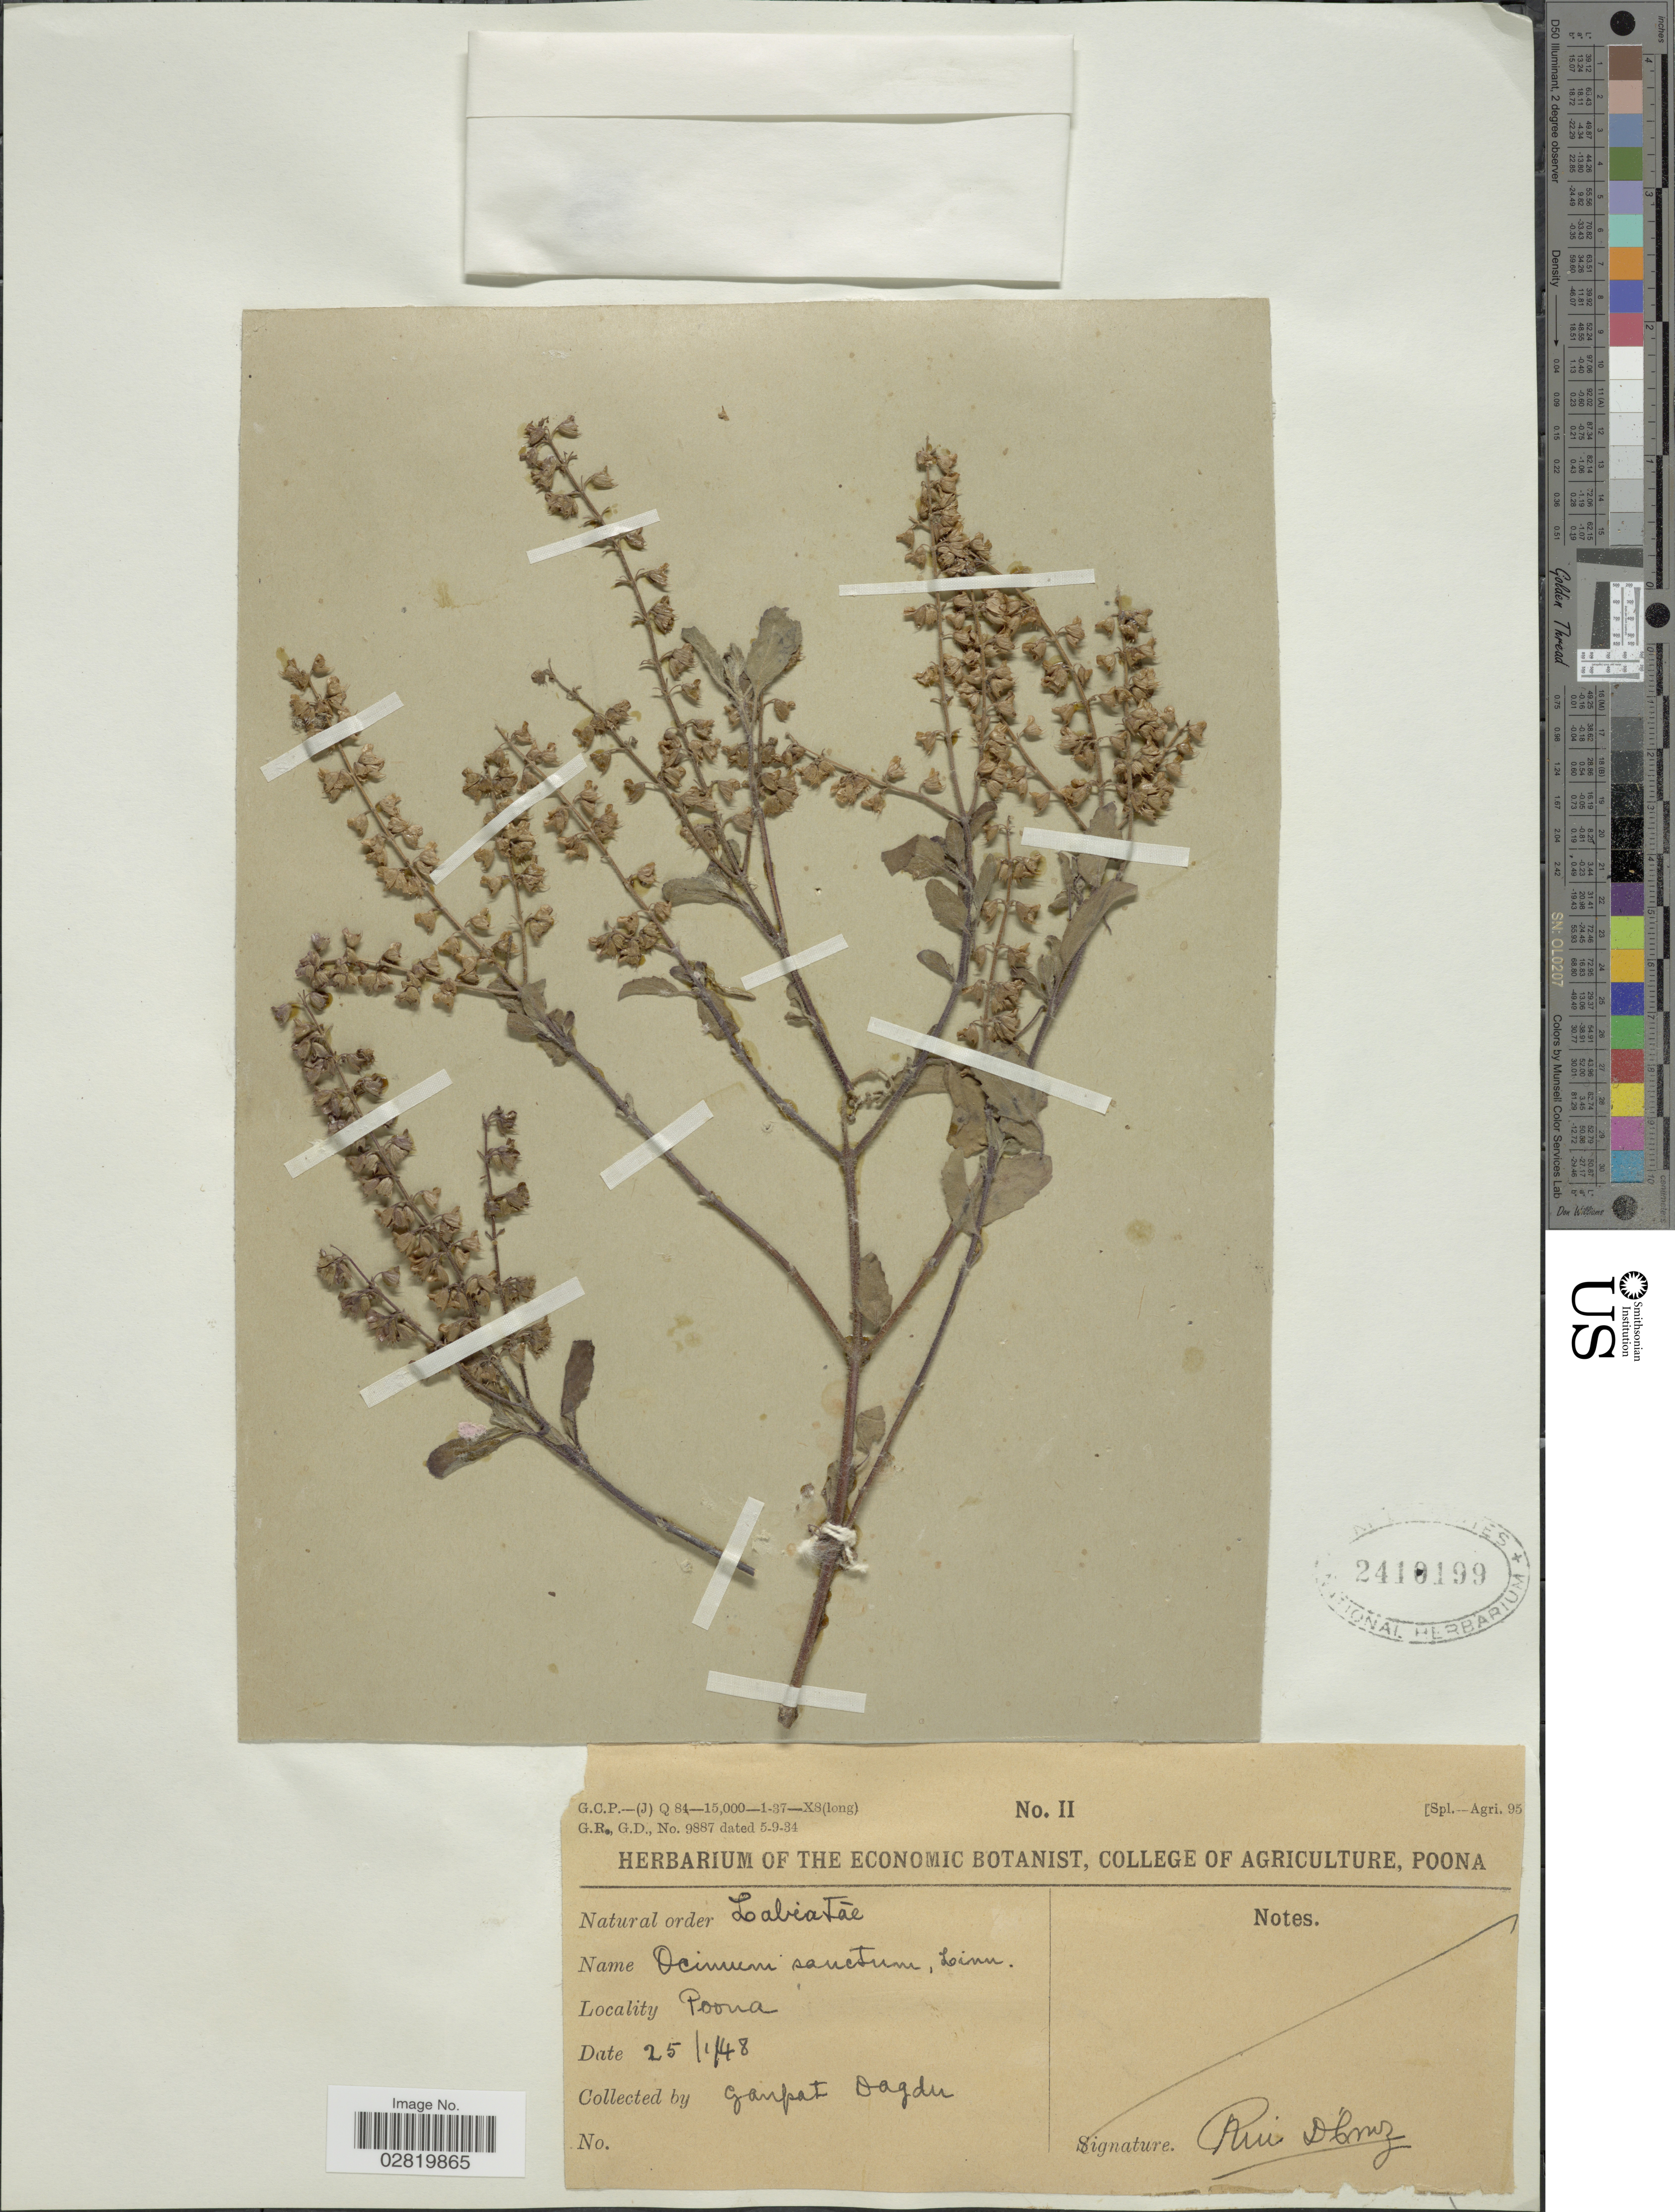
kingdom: Plantae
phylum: Tracheophyta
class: Magnoliopsida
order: Lamiales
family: Lamiaceae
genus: Ocimum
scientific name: Ocimum sanctum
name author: L.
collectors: G. Dagdu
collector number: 2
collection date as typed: Transcribed d/m/y: 25/1/48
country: India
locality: Poona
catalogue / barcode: US 1410199